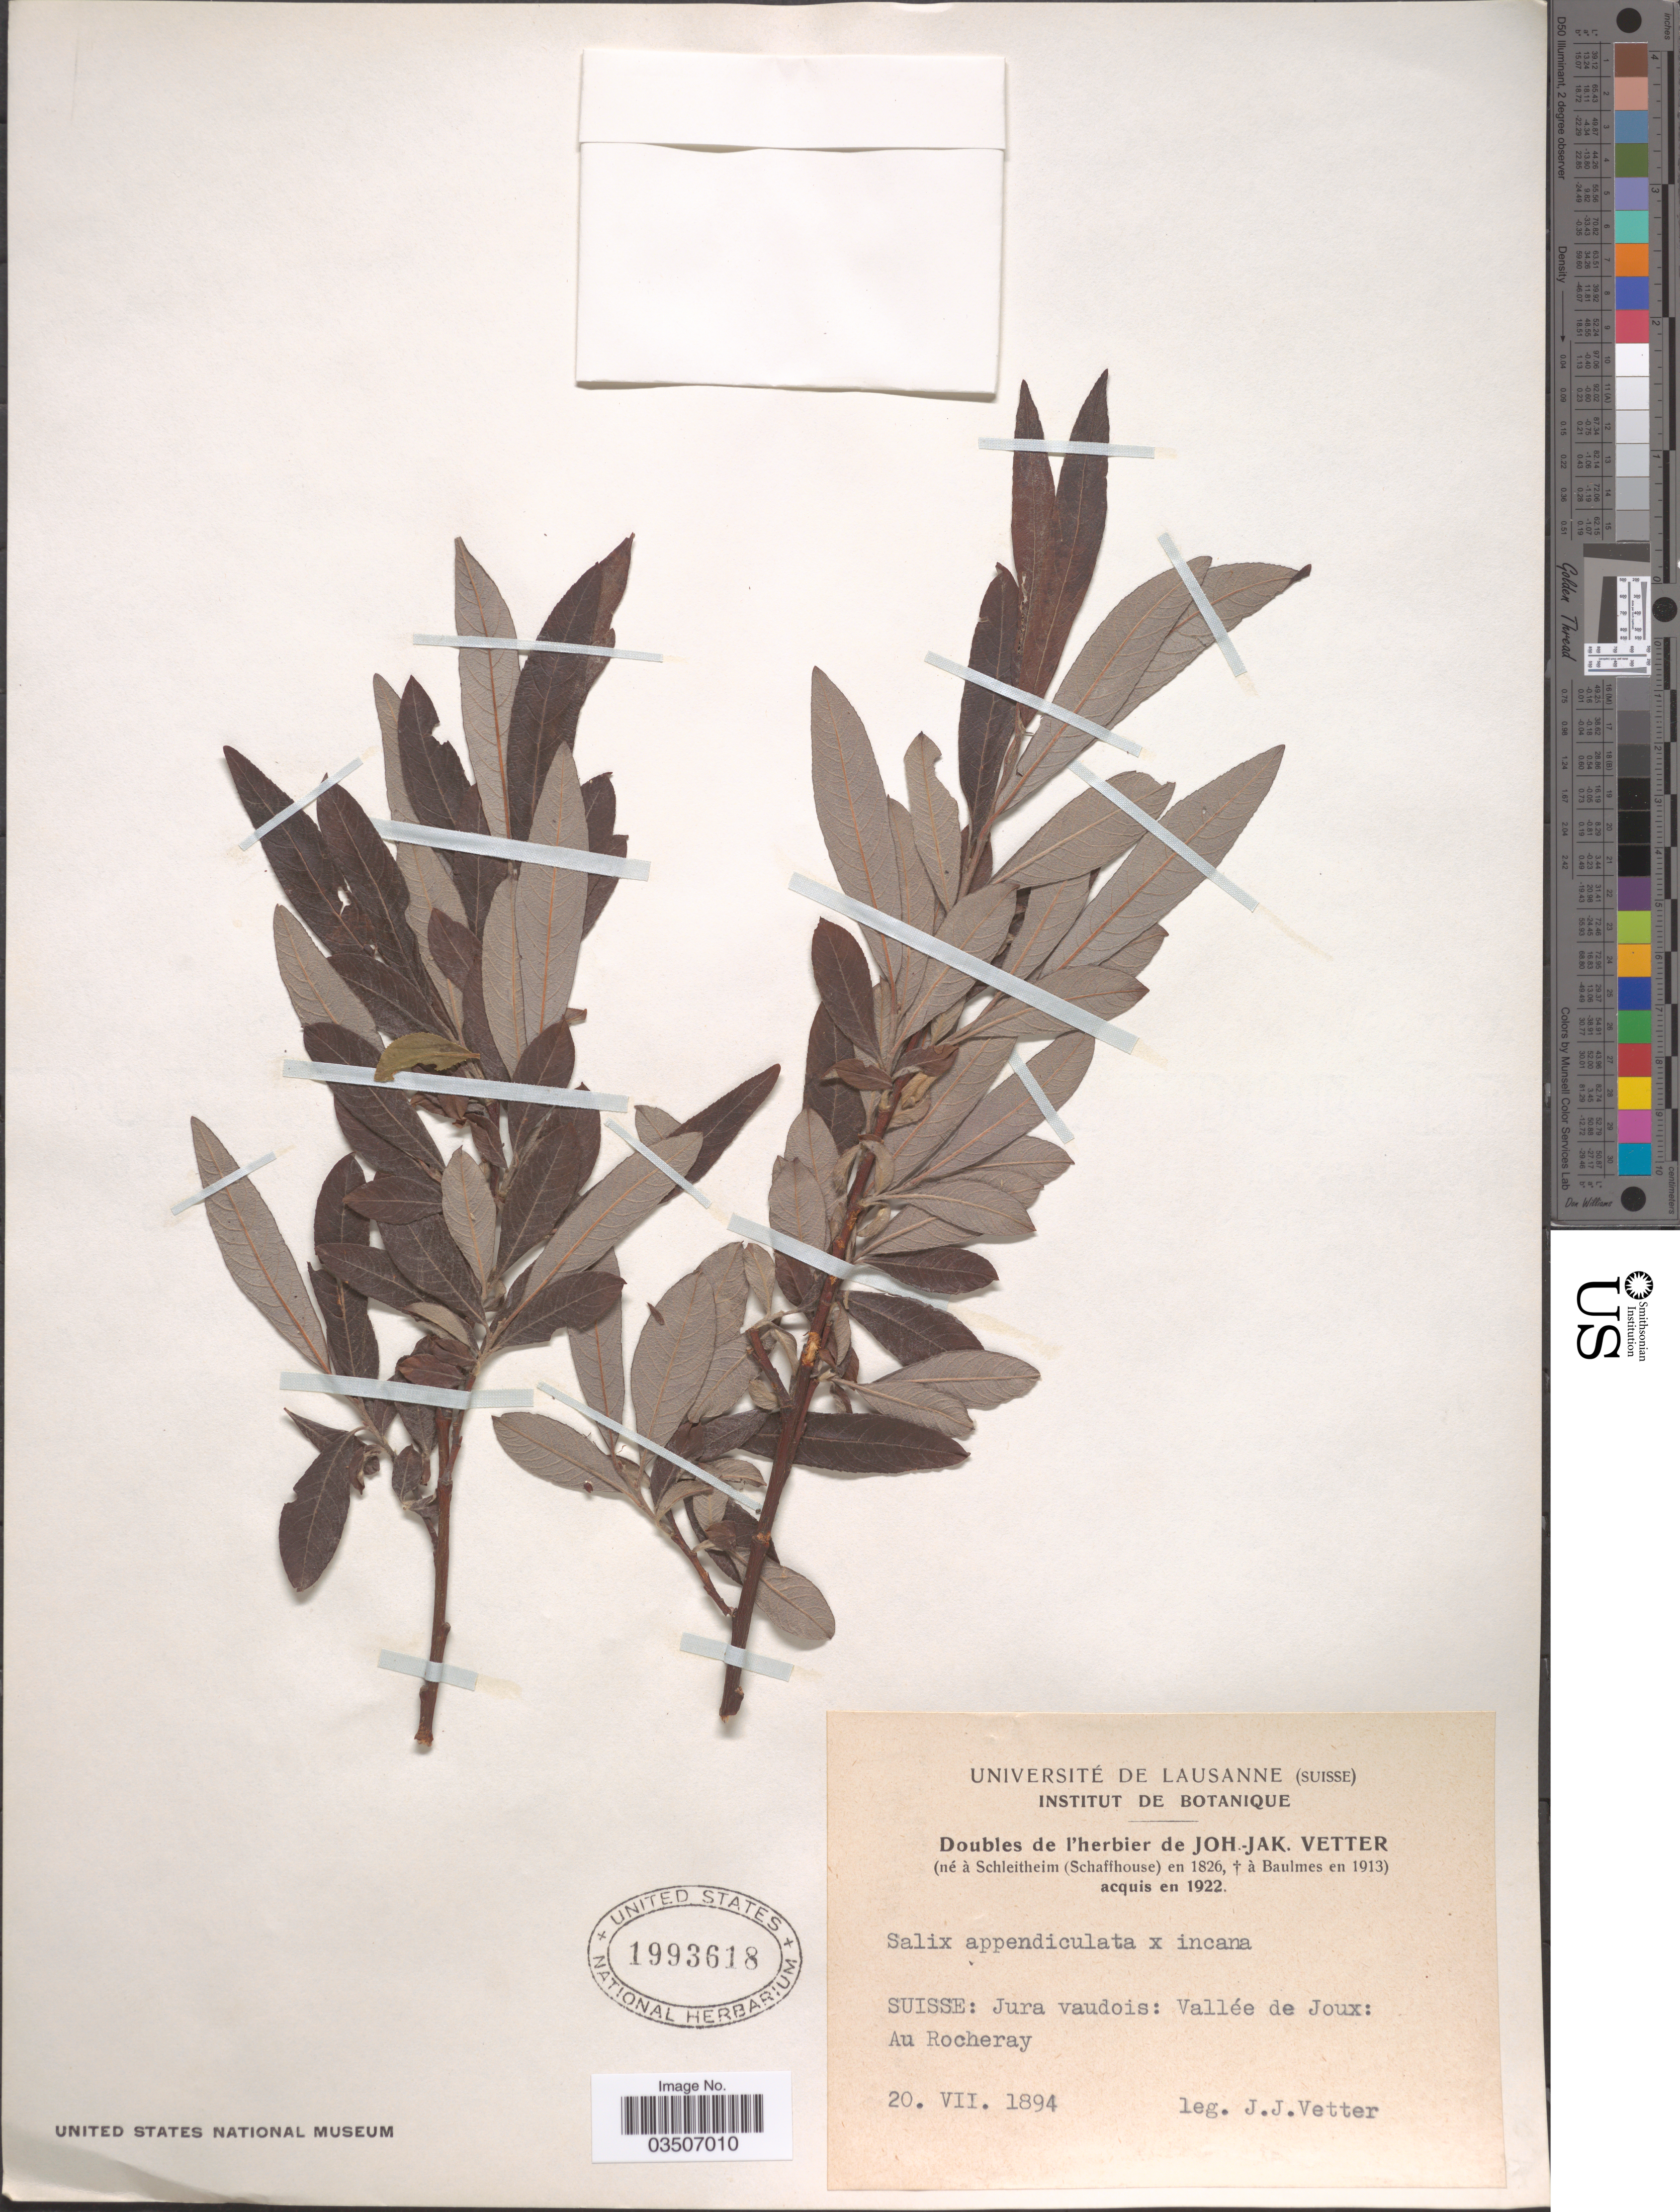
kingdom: Plantae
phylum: Tracheophyta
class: Magnoliopsida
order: Malpighiales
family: Salicaceae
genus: Salix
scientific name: Salix appendiculata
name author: Vill.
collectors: J. Vetter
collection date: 1894-07-20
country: Switzerland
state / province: Jura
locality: Suisse: Jura vaudois: Vallée de Joux: Au Rocheray.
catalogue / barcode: US 1993618